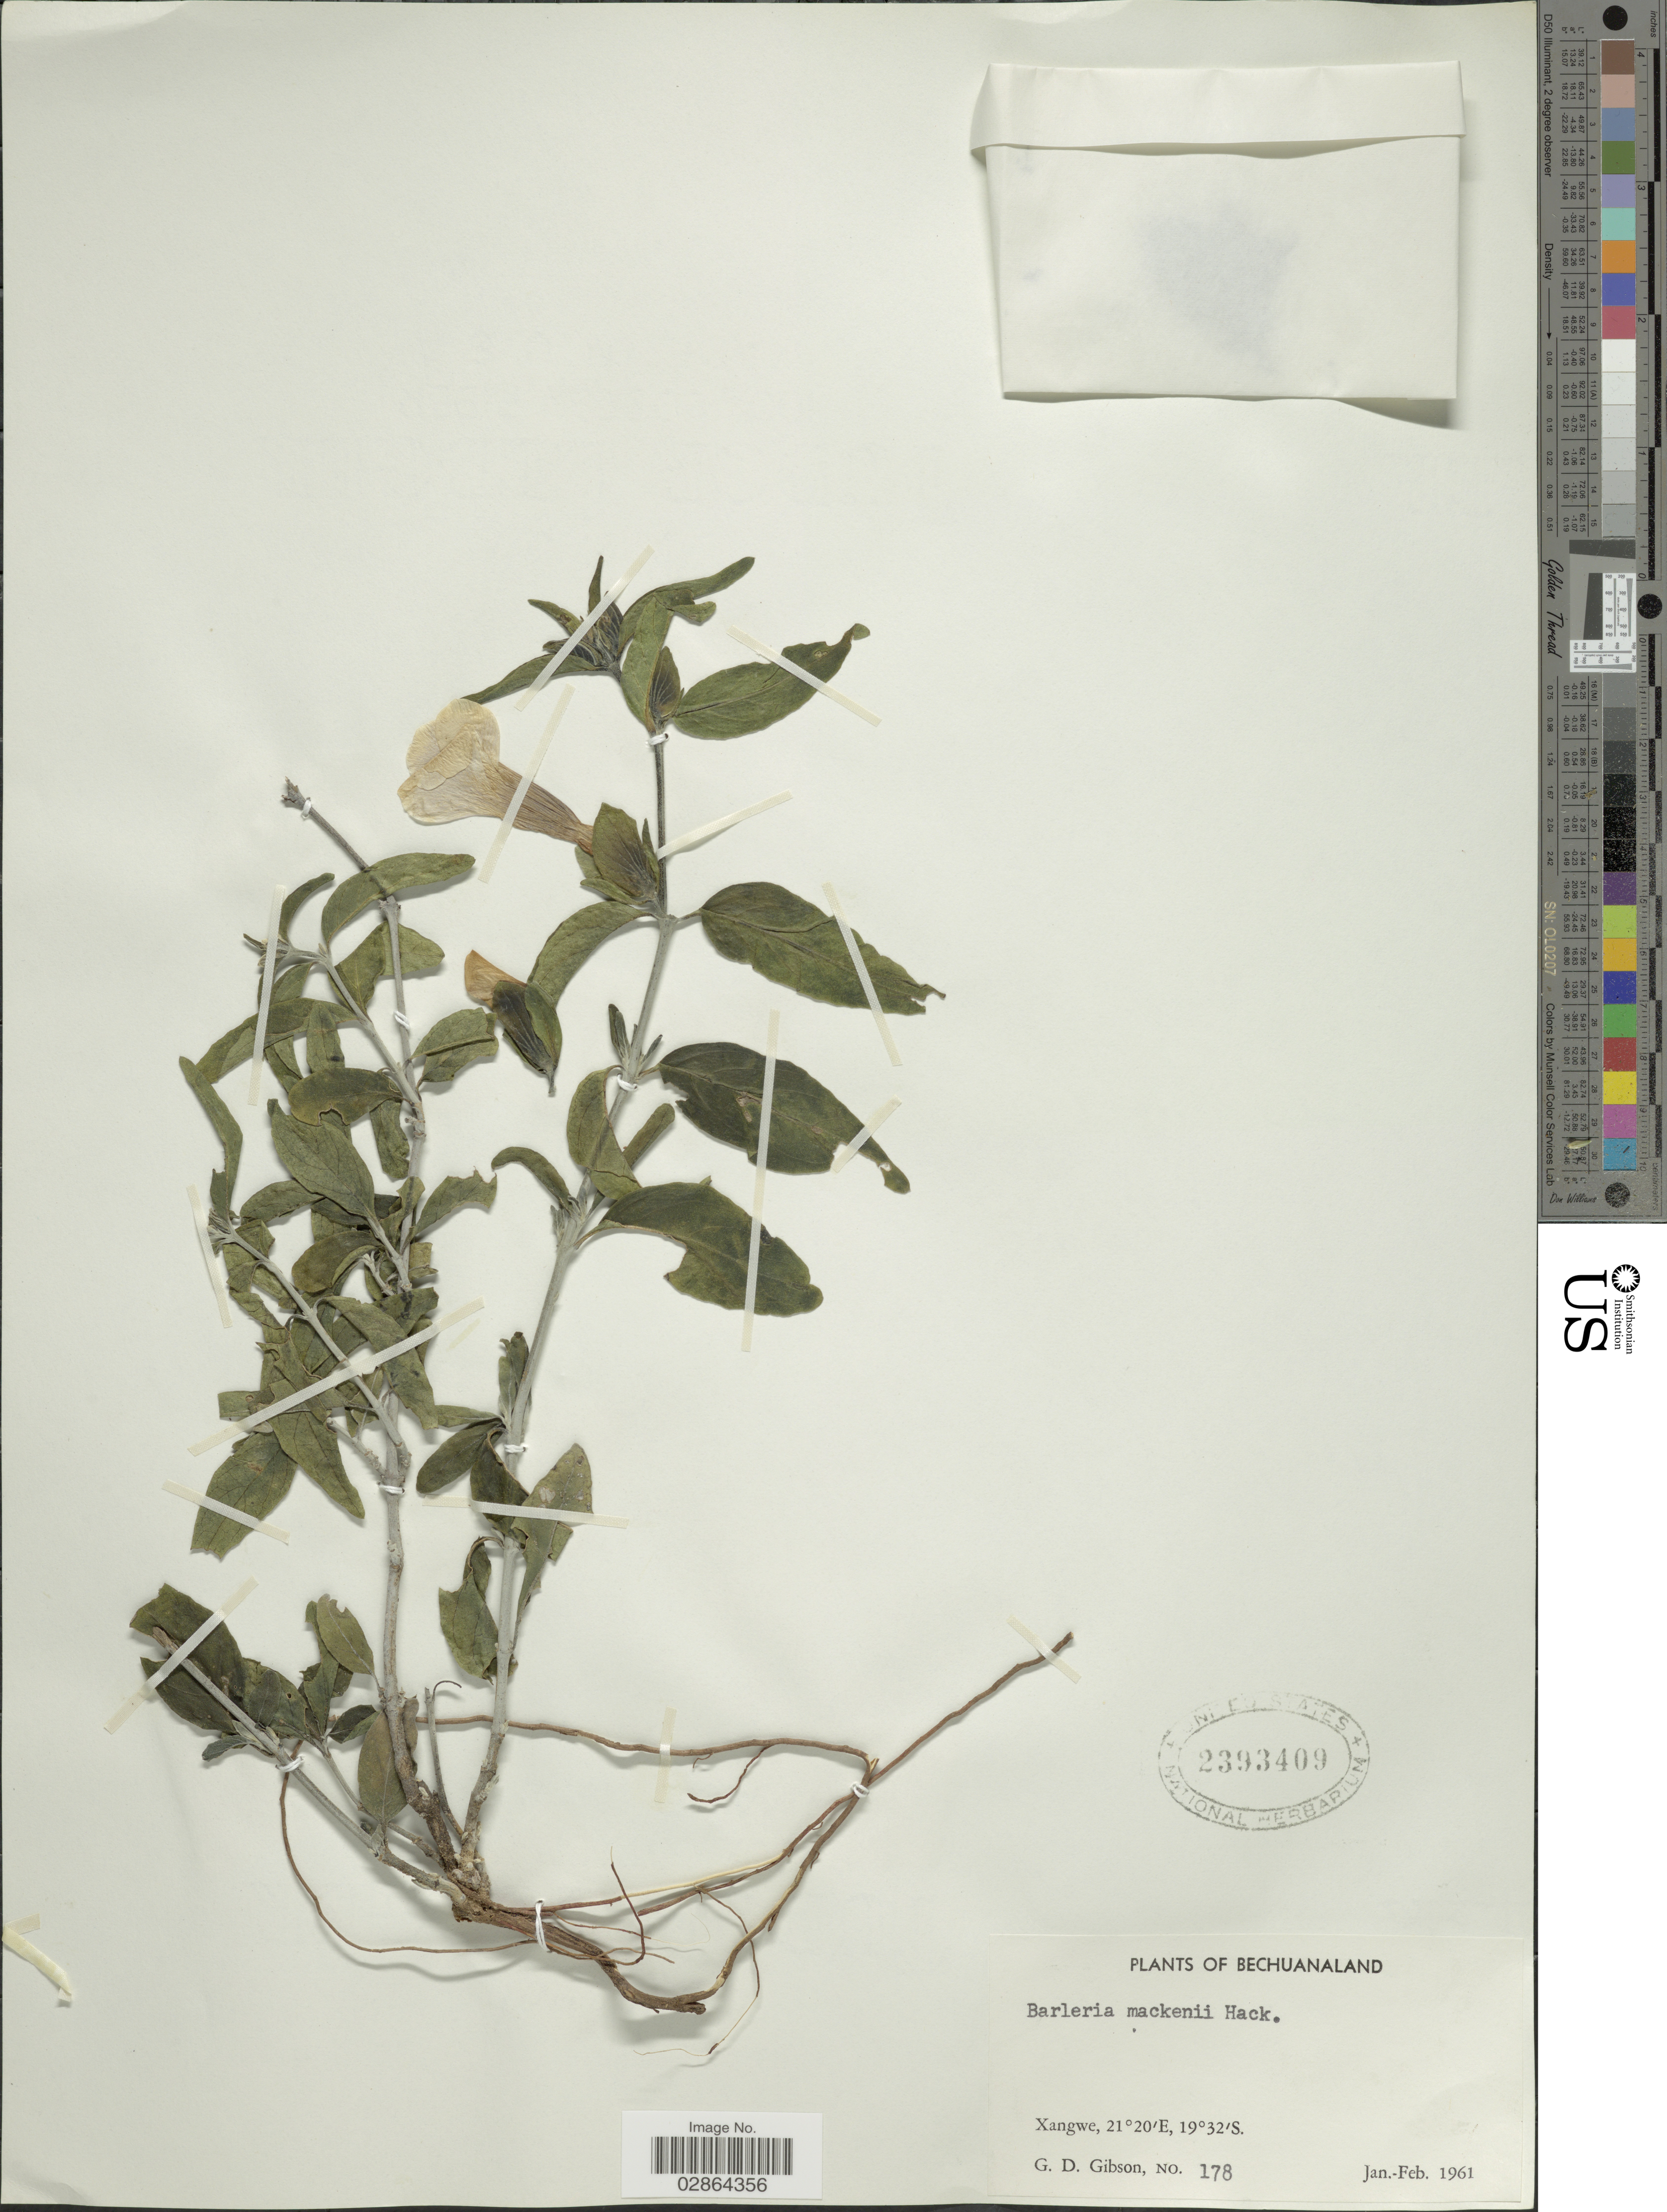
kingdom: Plantae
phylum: Tracheophyta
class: Magnoliopsida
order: Lamiales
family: Acanthaceae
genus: Barleria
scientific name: Barleria mackenii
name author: Hook. f.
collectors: G. D. Gibson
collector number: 178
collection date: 1961-01/1961-02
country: Botswana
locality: Bechuanaland. Xangwe.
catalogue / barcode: US 2393409